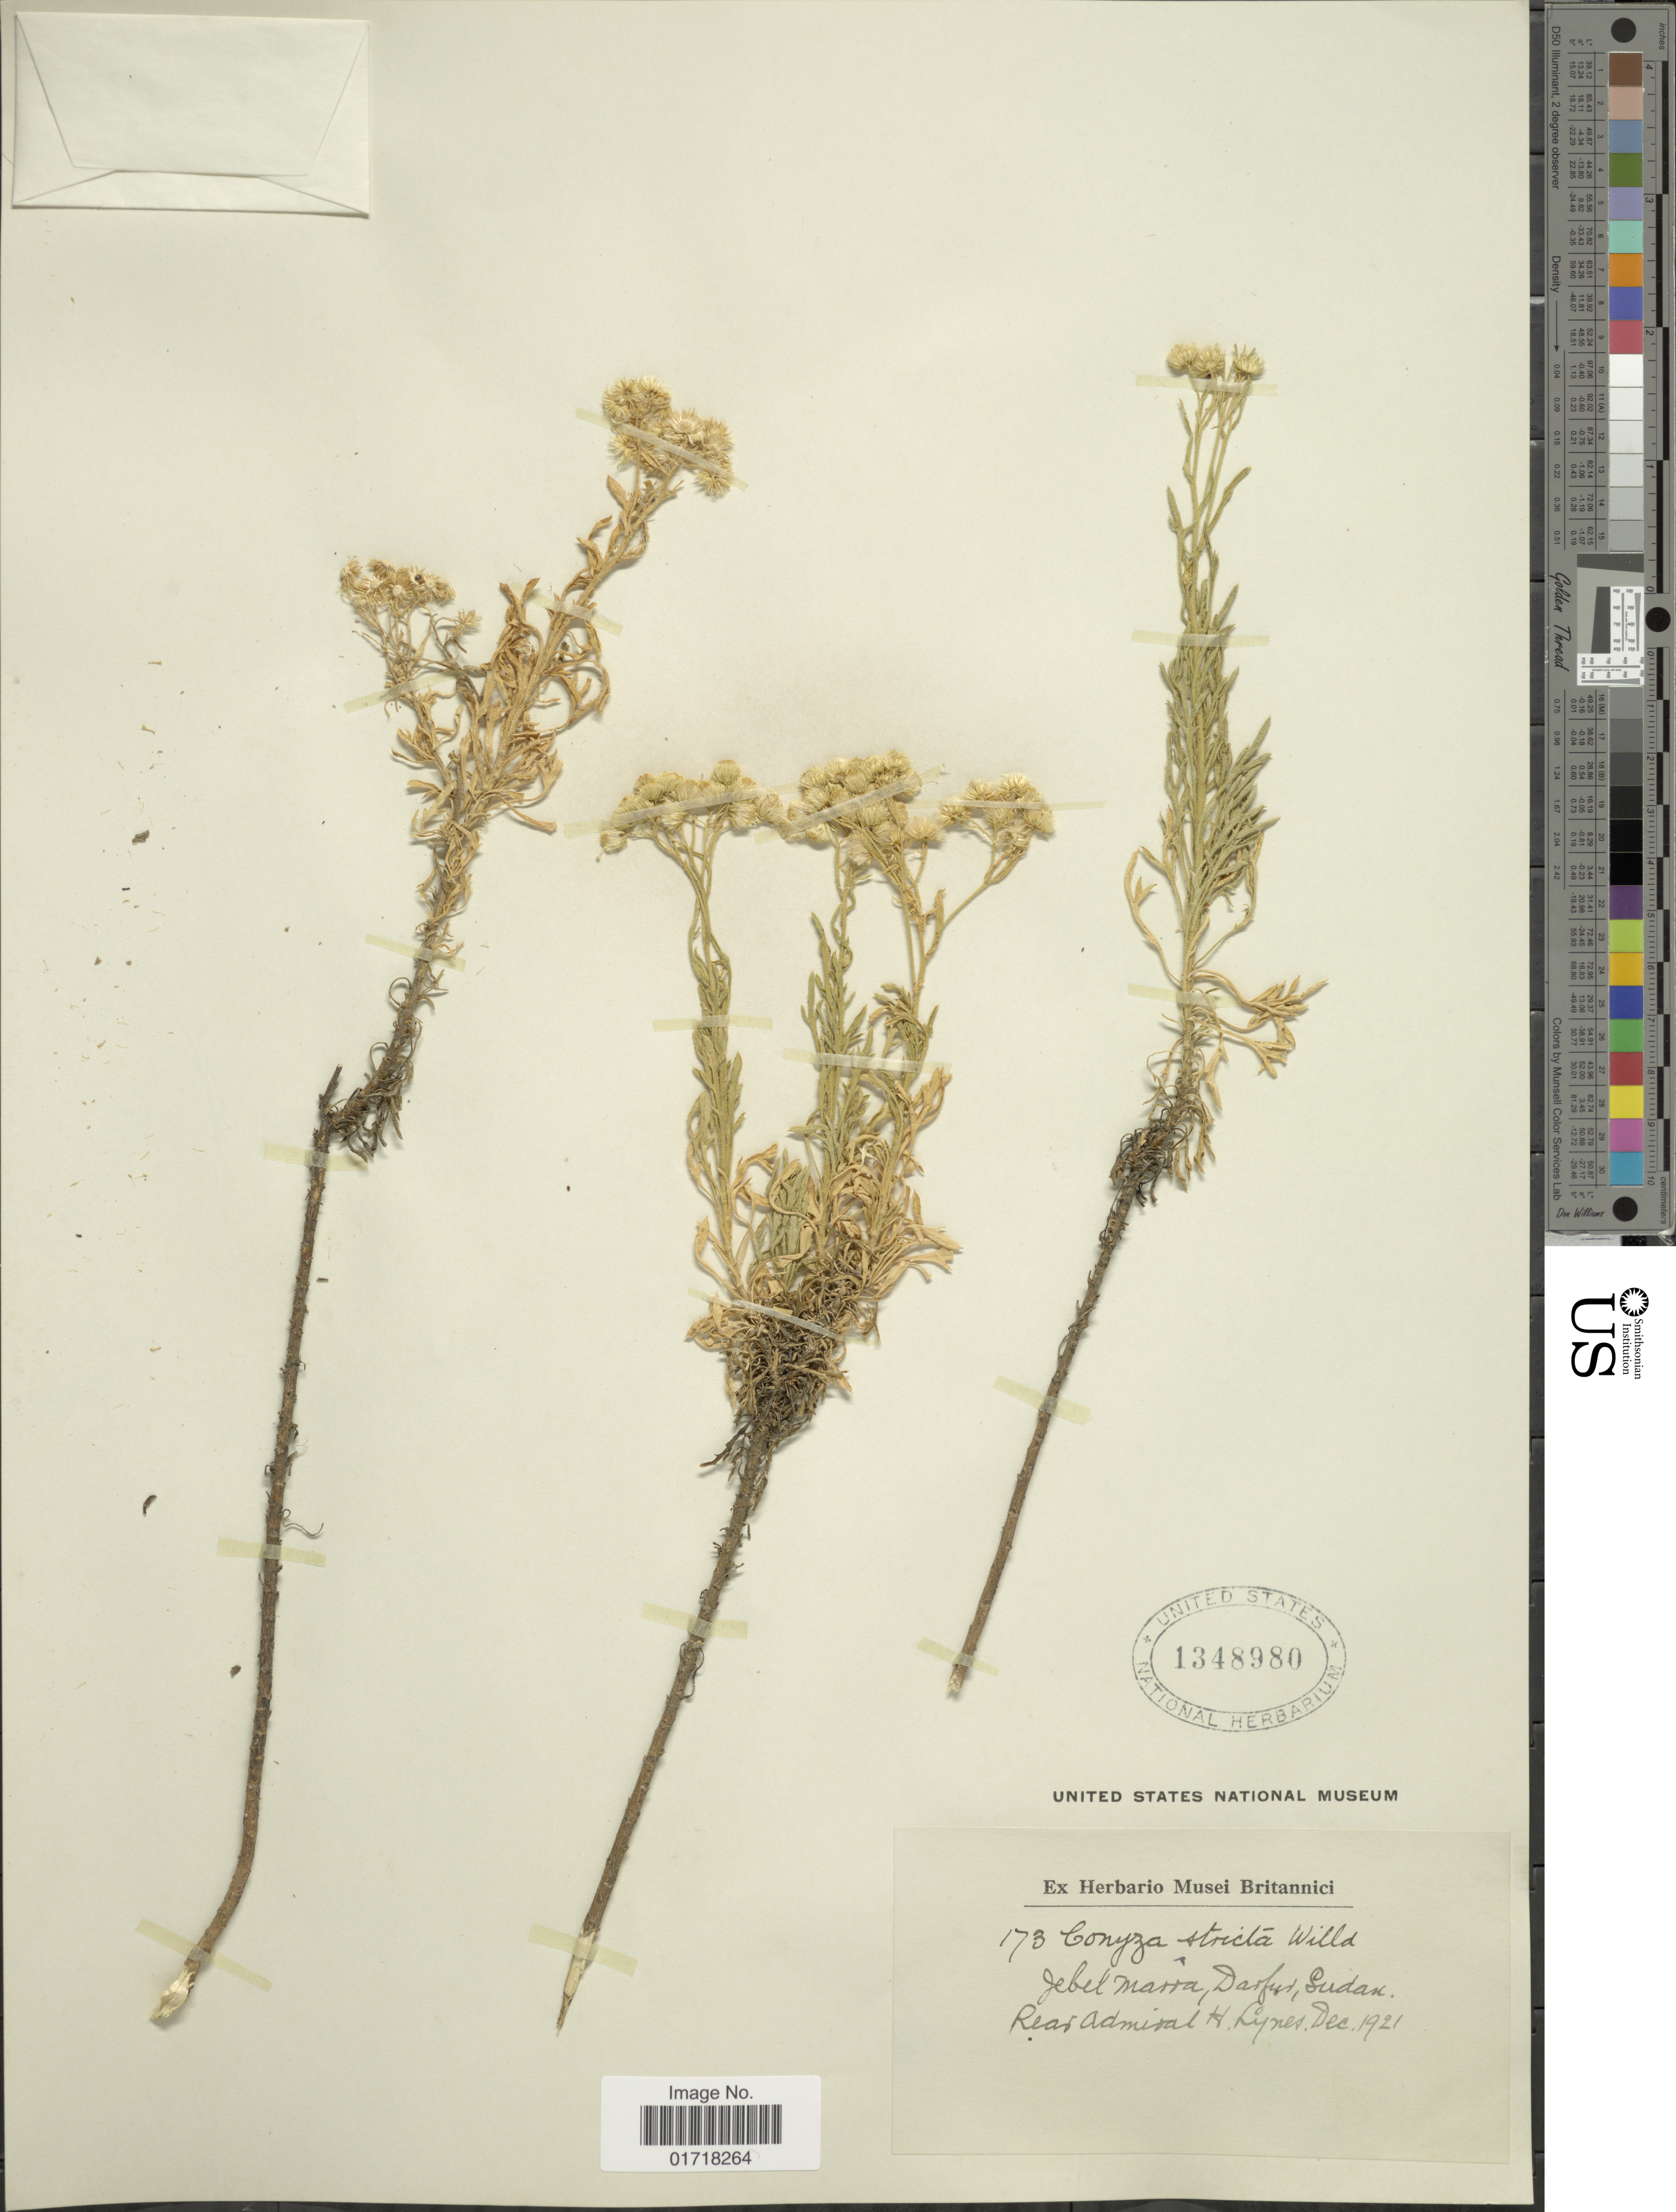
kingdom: Plantae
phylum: Tracheophyta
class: Magnoliopsida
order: Asterales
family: Asteraceae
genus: Conyza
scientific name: Conyza stricta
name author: (Chodat) Willd.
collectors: H. Lynes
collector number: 173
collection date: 1921-12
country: Sudan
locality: Jebel Marra, Darfur, Sudan.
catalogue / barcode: US 1348980